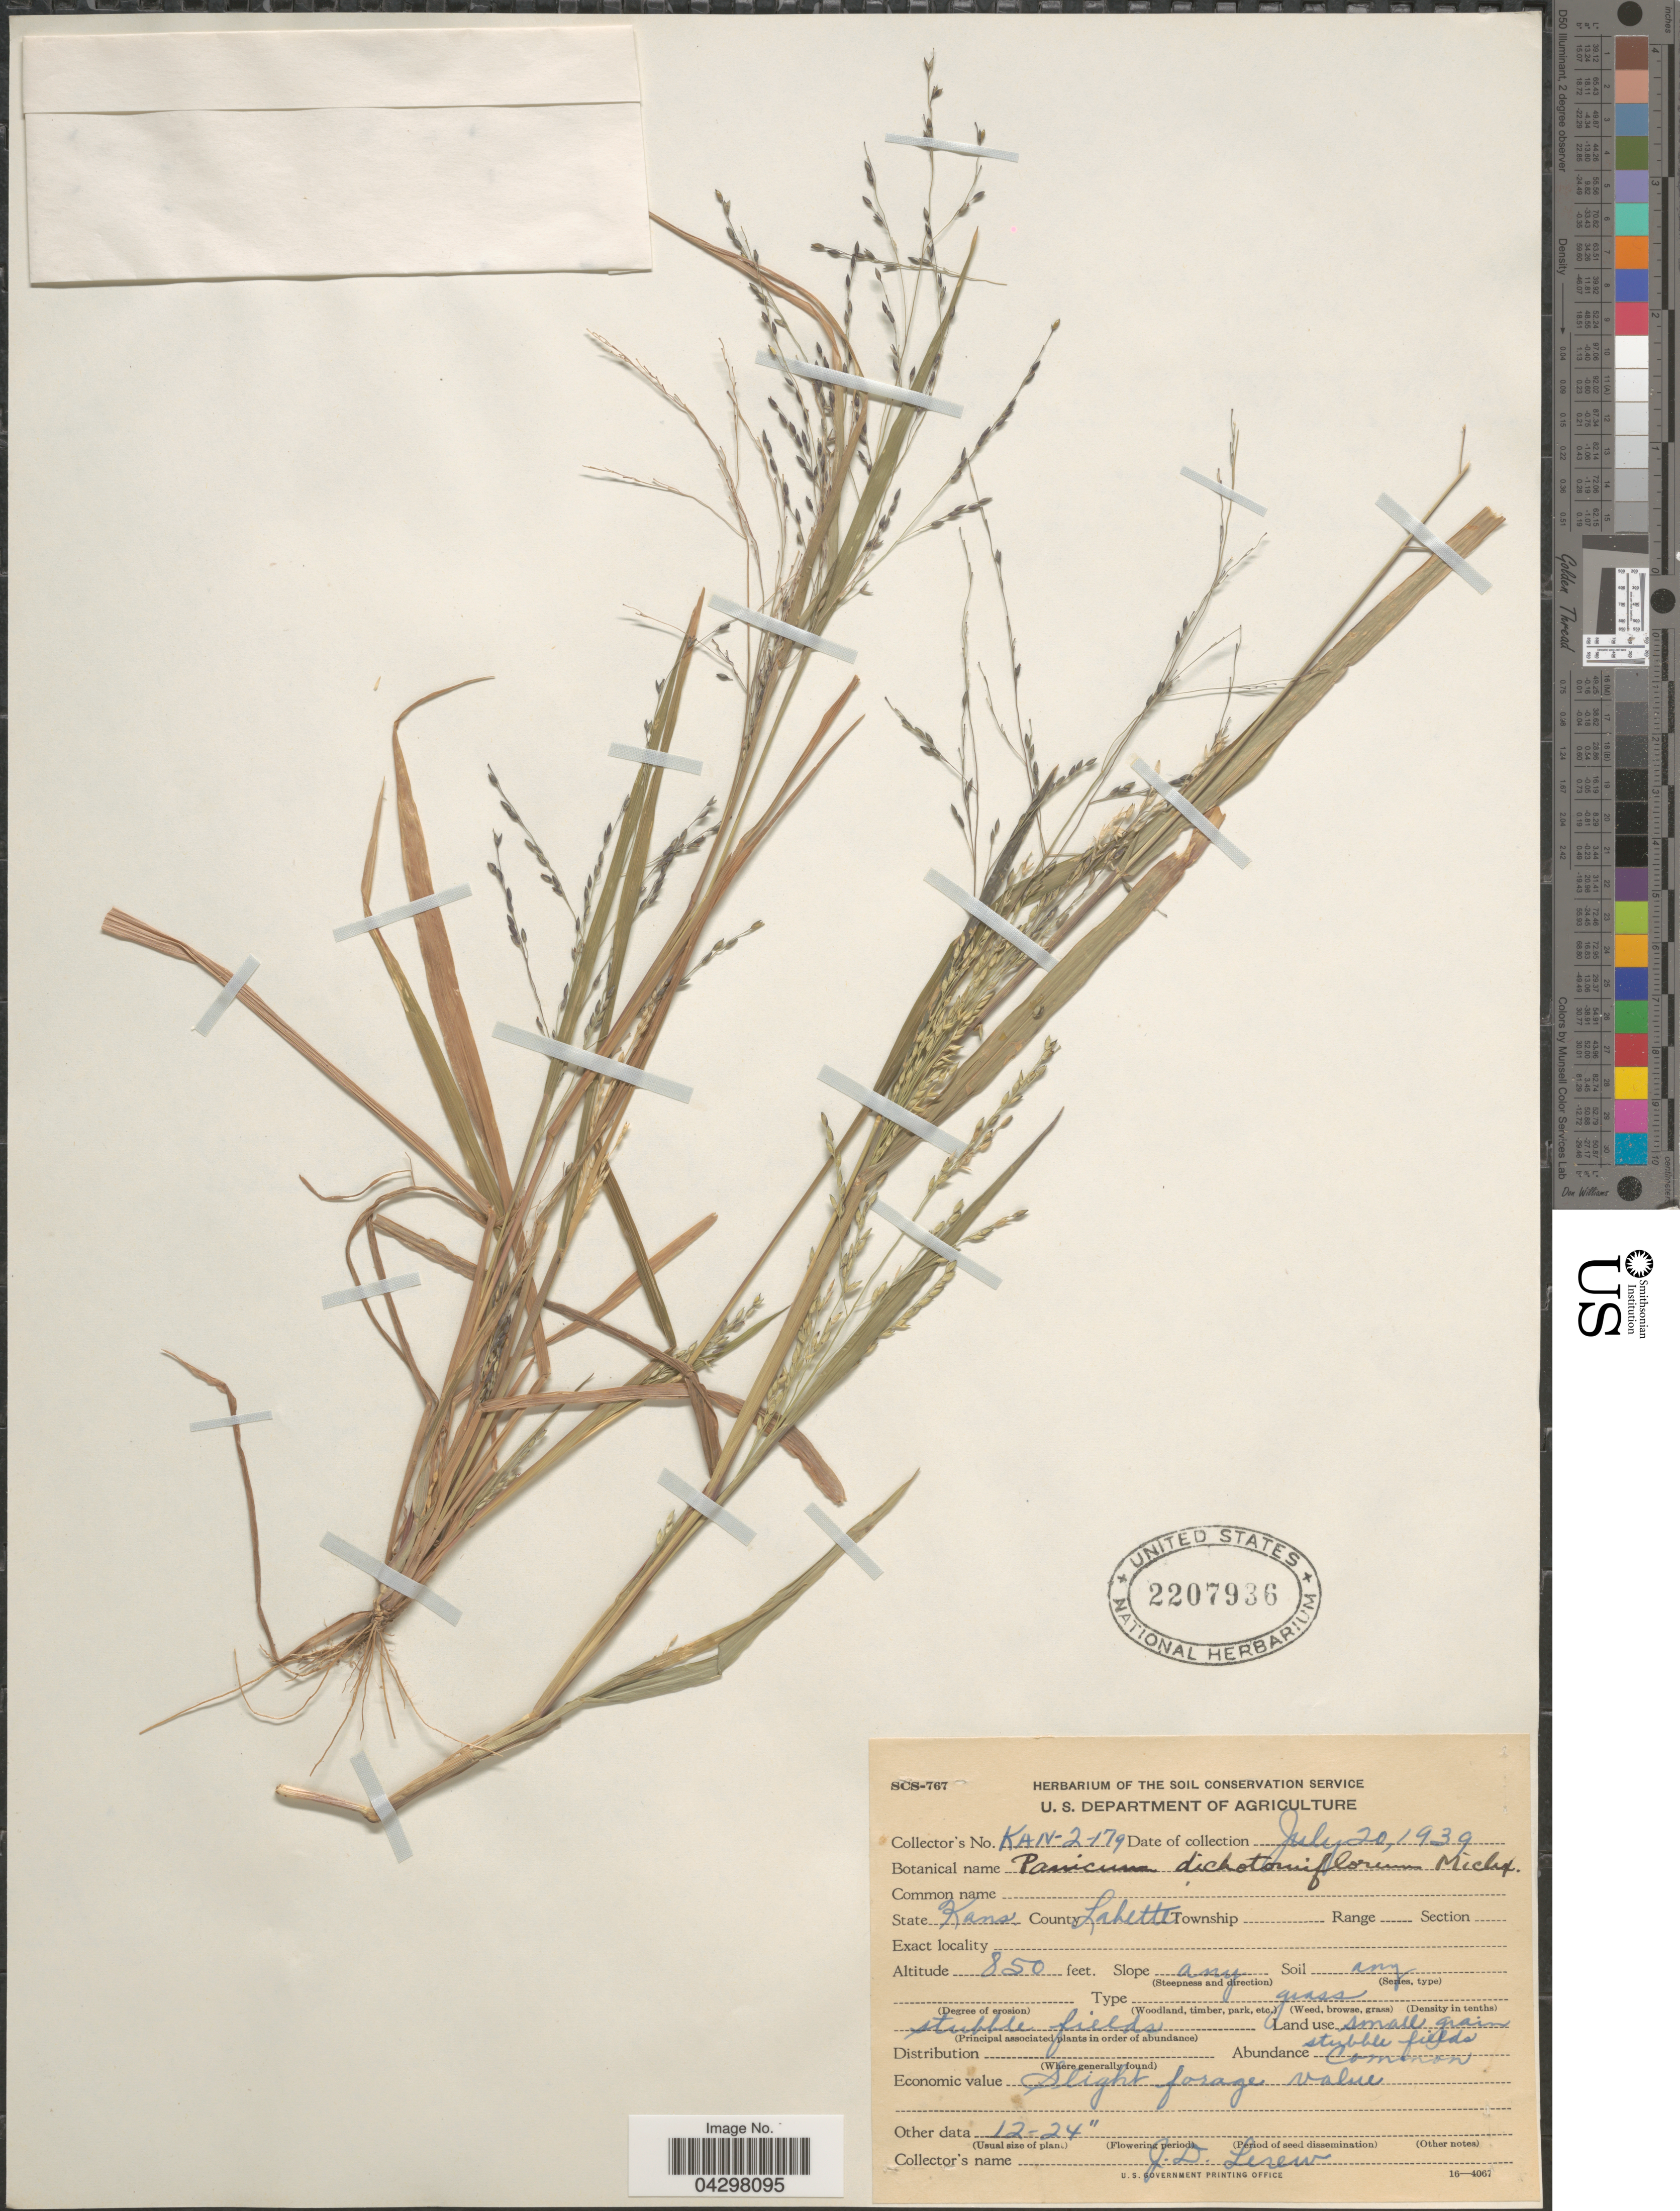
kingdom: Plantae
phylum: Tracheophyta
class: Liliopsida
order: Poales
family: Poaceae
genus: Panicum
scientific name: Panicum dichotomiflorum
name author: Michx.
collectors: J. Lerew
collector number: KAN-2-179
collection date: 1939-07-20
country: United States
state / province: Kansas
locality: County Labette.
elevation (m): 259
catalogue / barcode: US 2207936